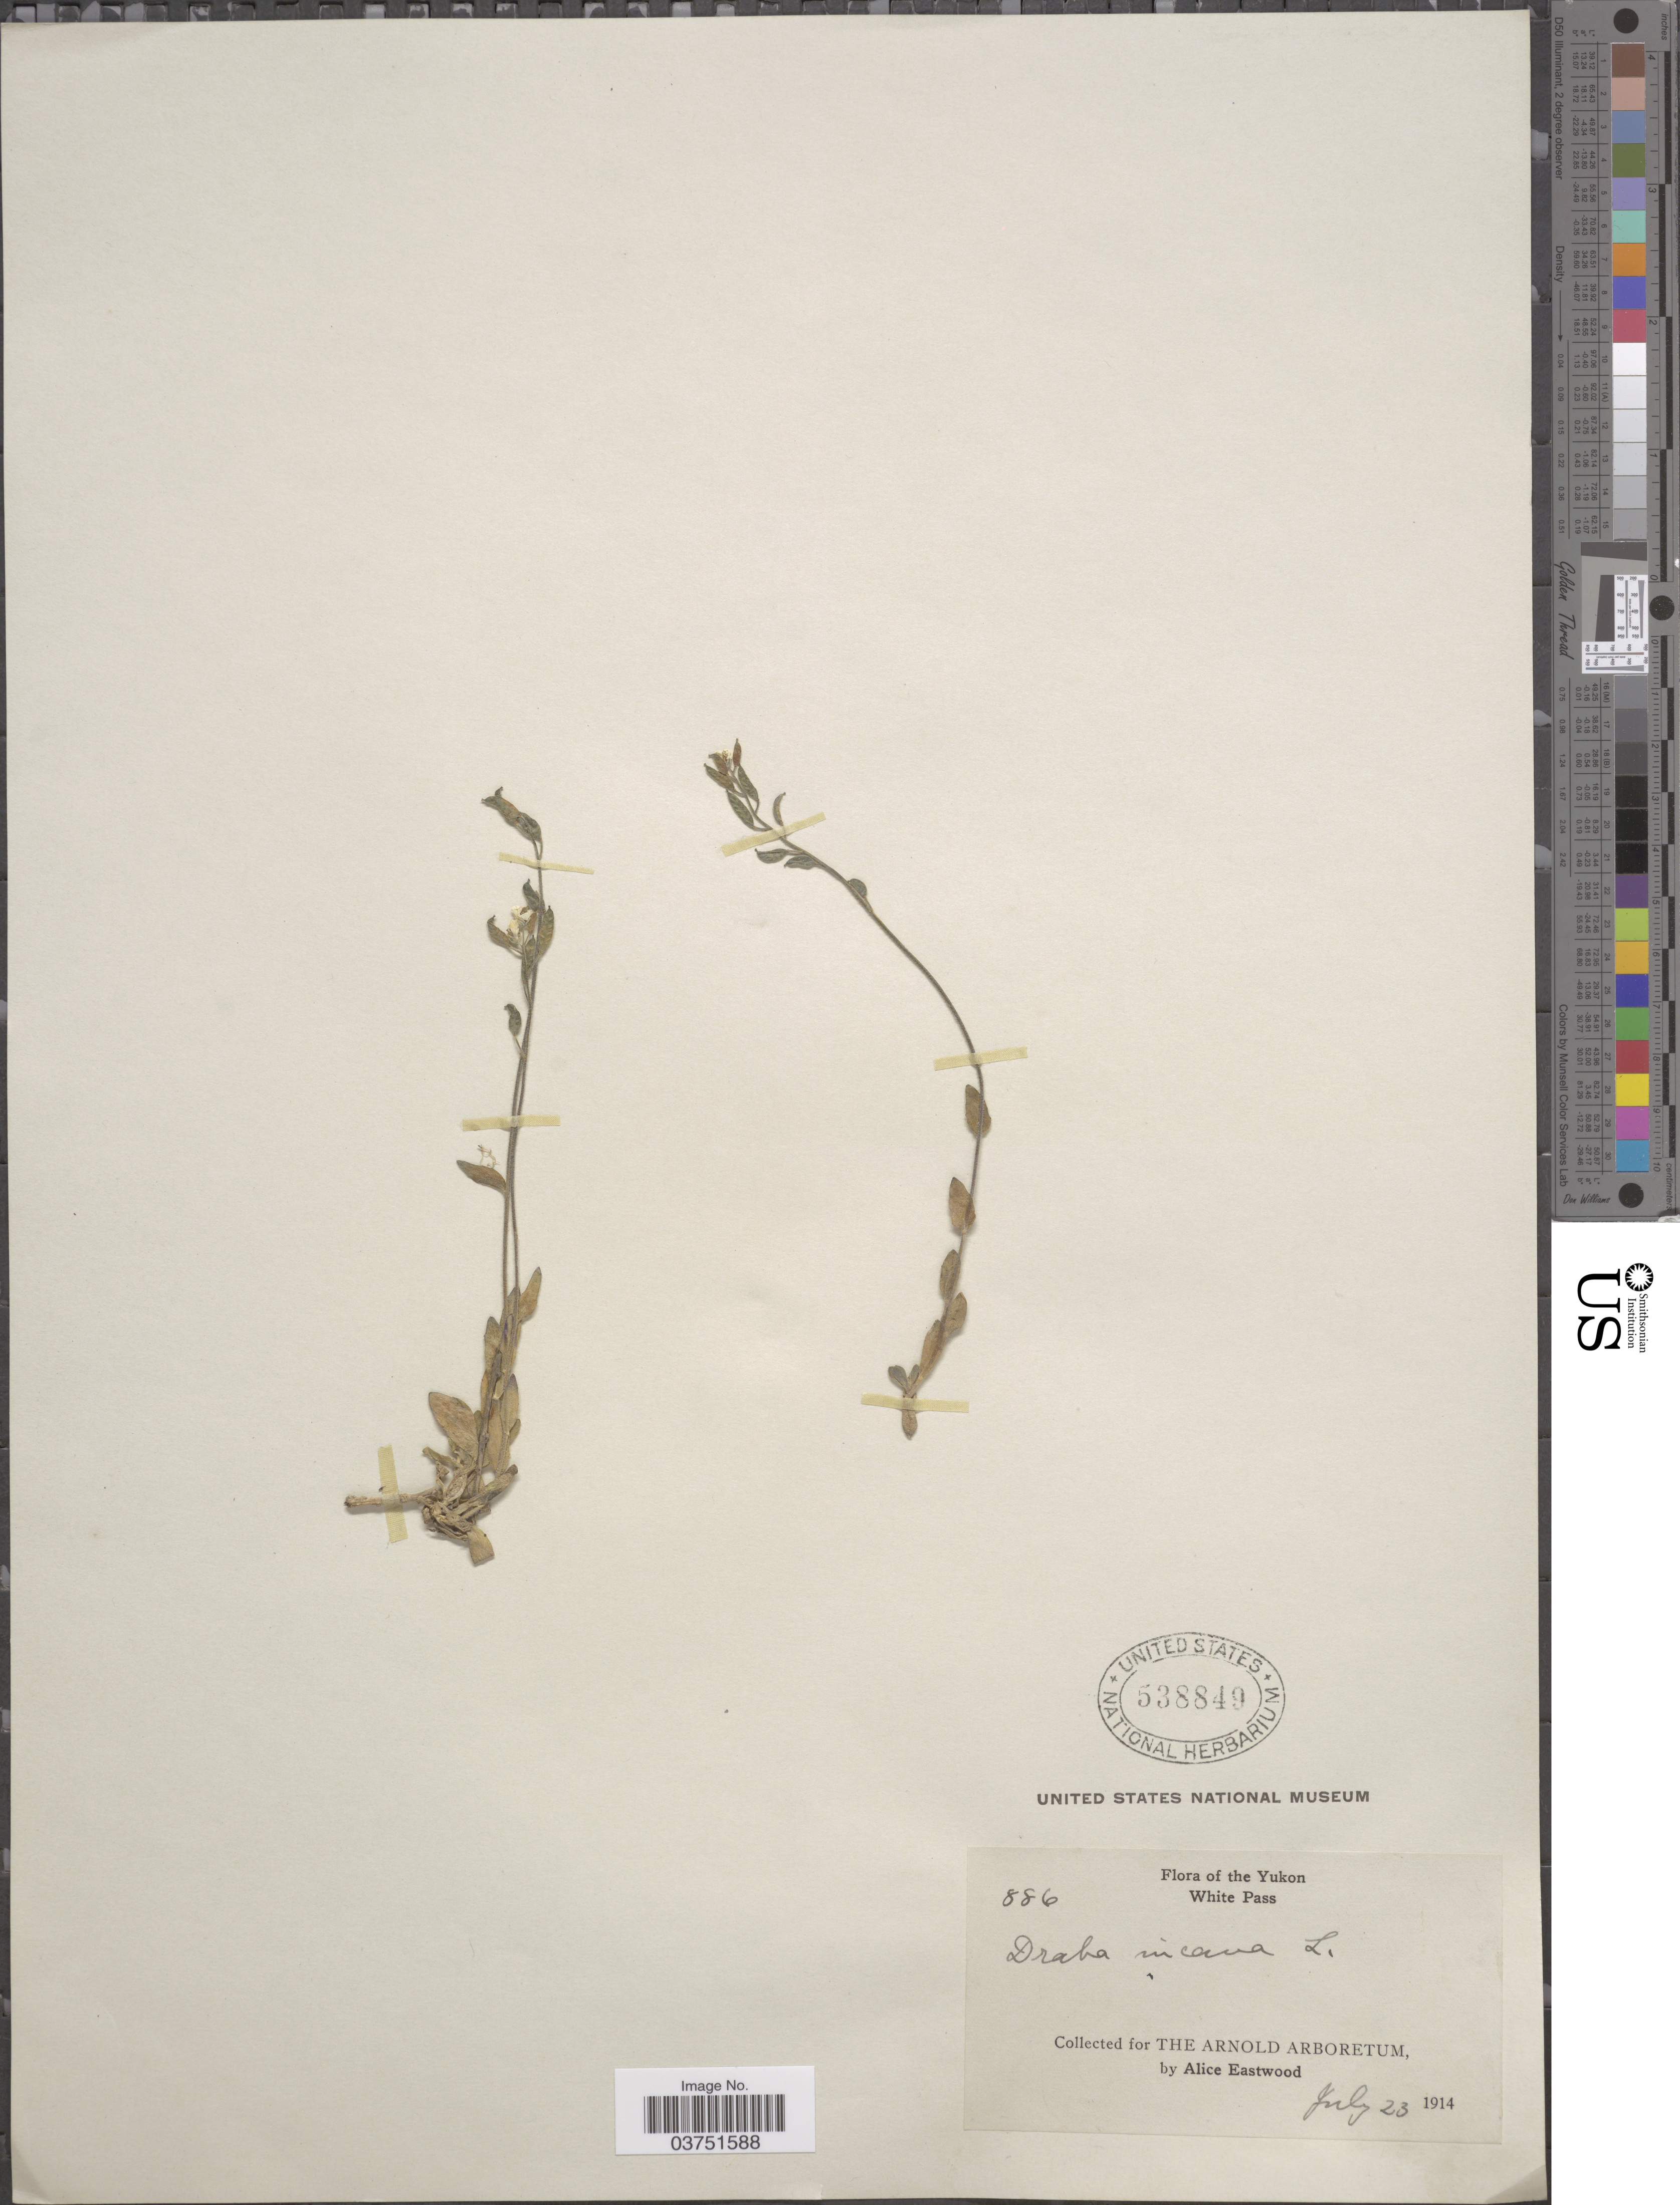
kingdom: Plantae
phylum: Tracheophyta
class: Magnoliopsida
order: Brassicales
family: Brassicaceae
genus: Draba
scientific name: Draba incana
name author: L.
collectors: A. Eastwood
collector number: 886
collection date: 1914-07-23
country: Canada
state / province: Yukon Territory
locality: White Pass.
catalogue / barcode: US 538849